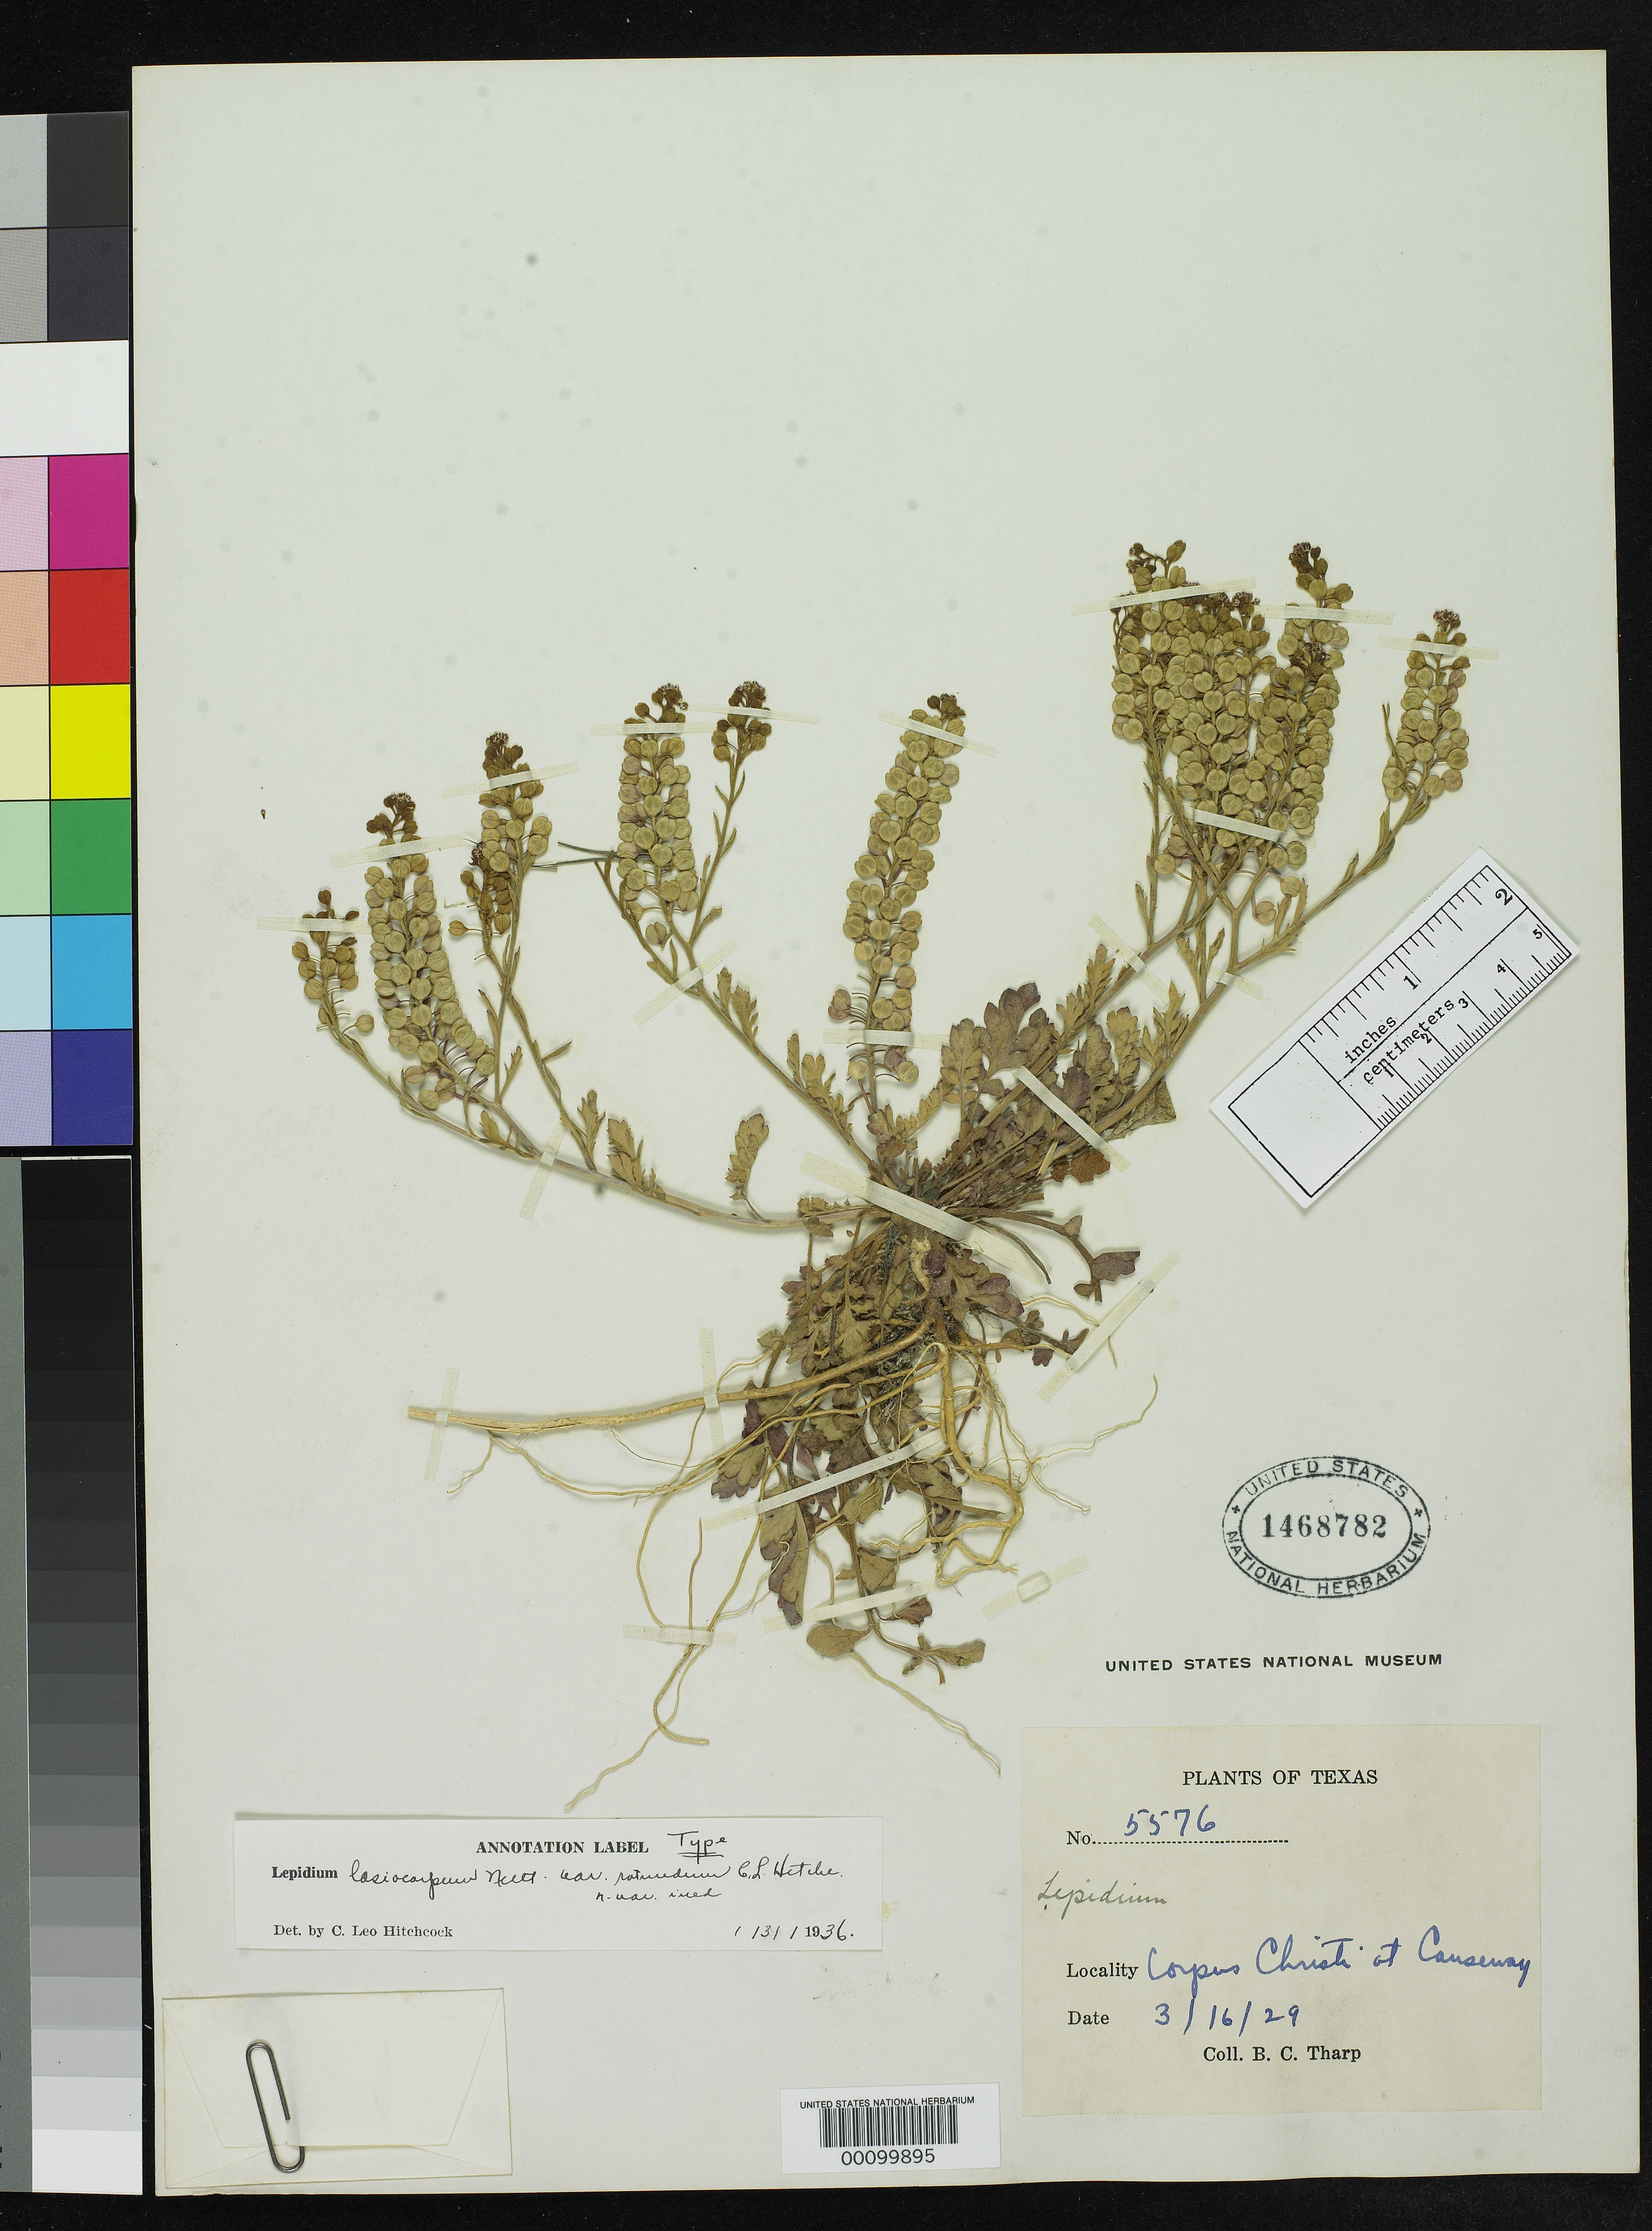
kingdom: Plantae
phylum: Tracheophyta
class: Magnoliopsida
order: Brassicales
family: Brassicaceae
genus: Lepidium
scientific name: Lepidium lasiocarpum var. rotundum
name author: C.L. Hitchc.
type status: Holotype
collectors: B. C. Tharp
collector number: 5576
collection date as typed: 16 Mar 1929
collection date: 1929-03-16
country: United States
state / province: Texas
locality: Corpus Christi at causeway.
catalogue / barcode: US 1468782